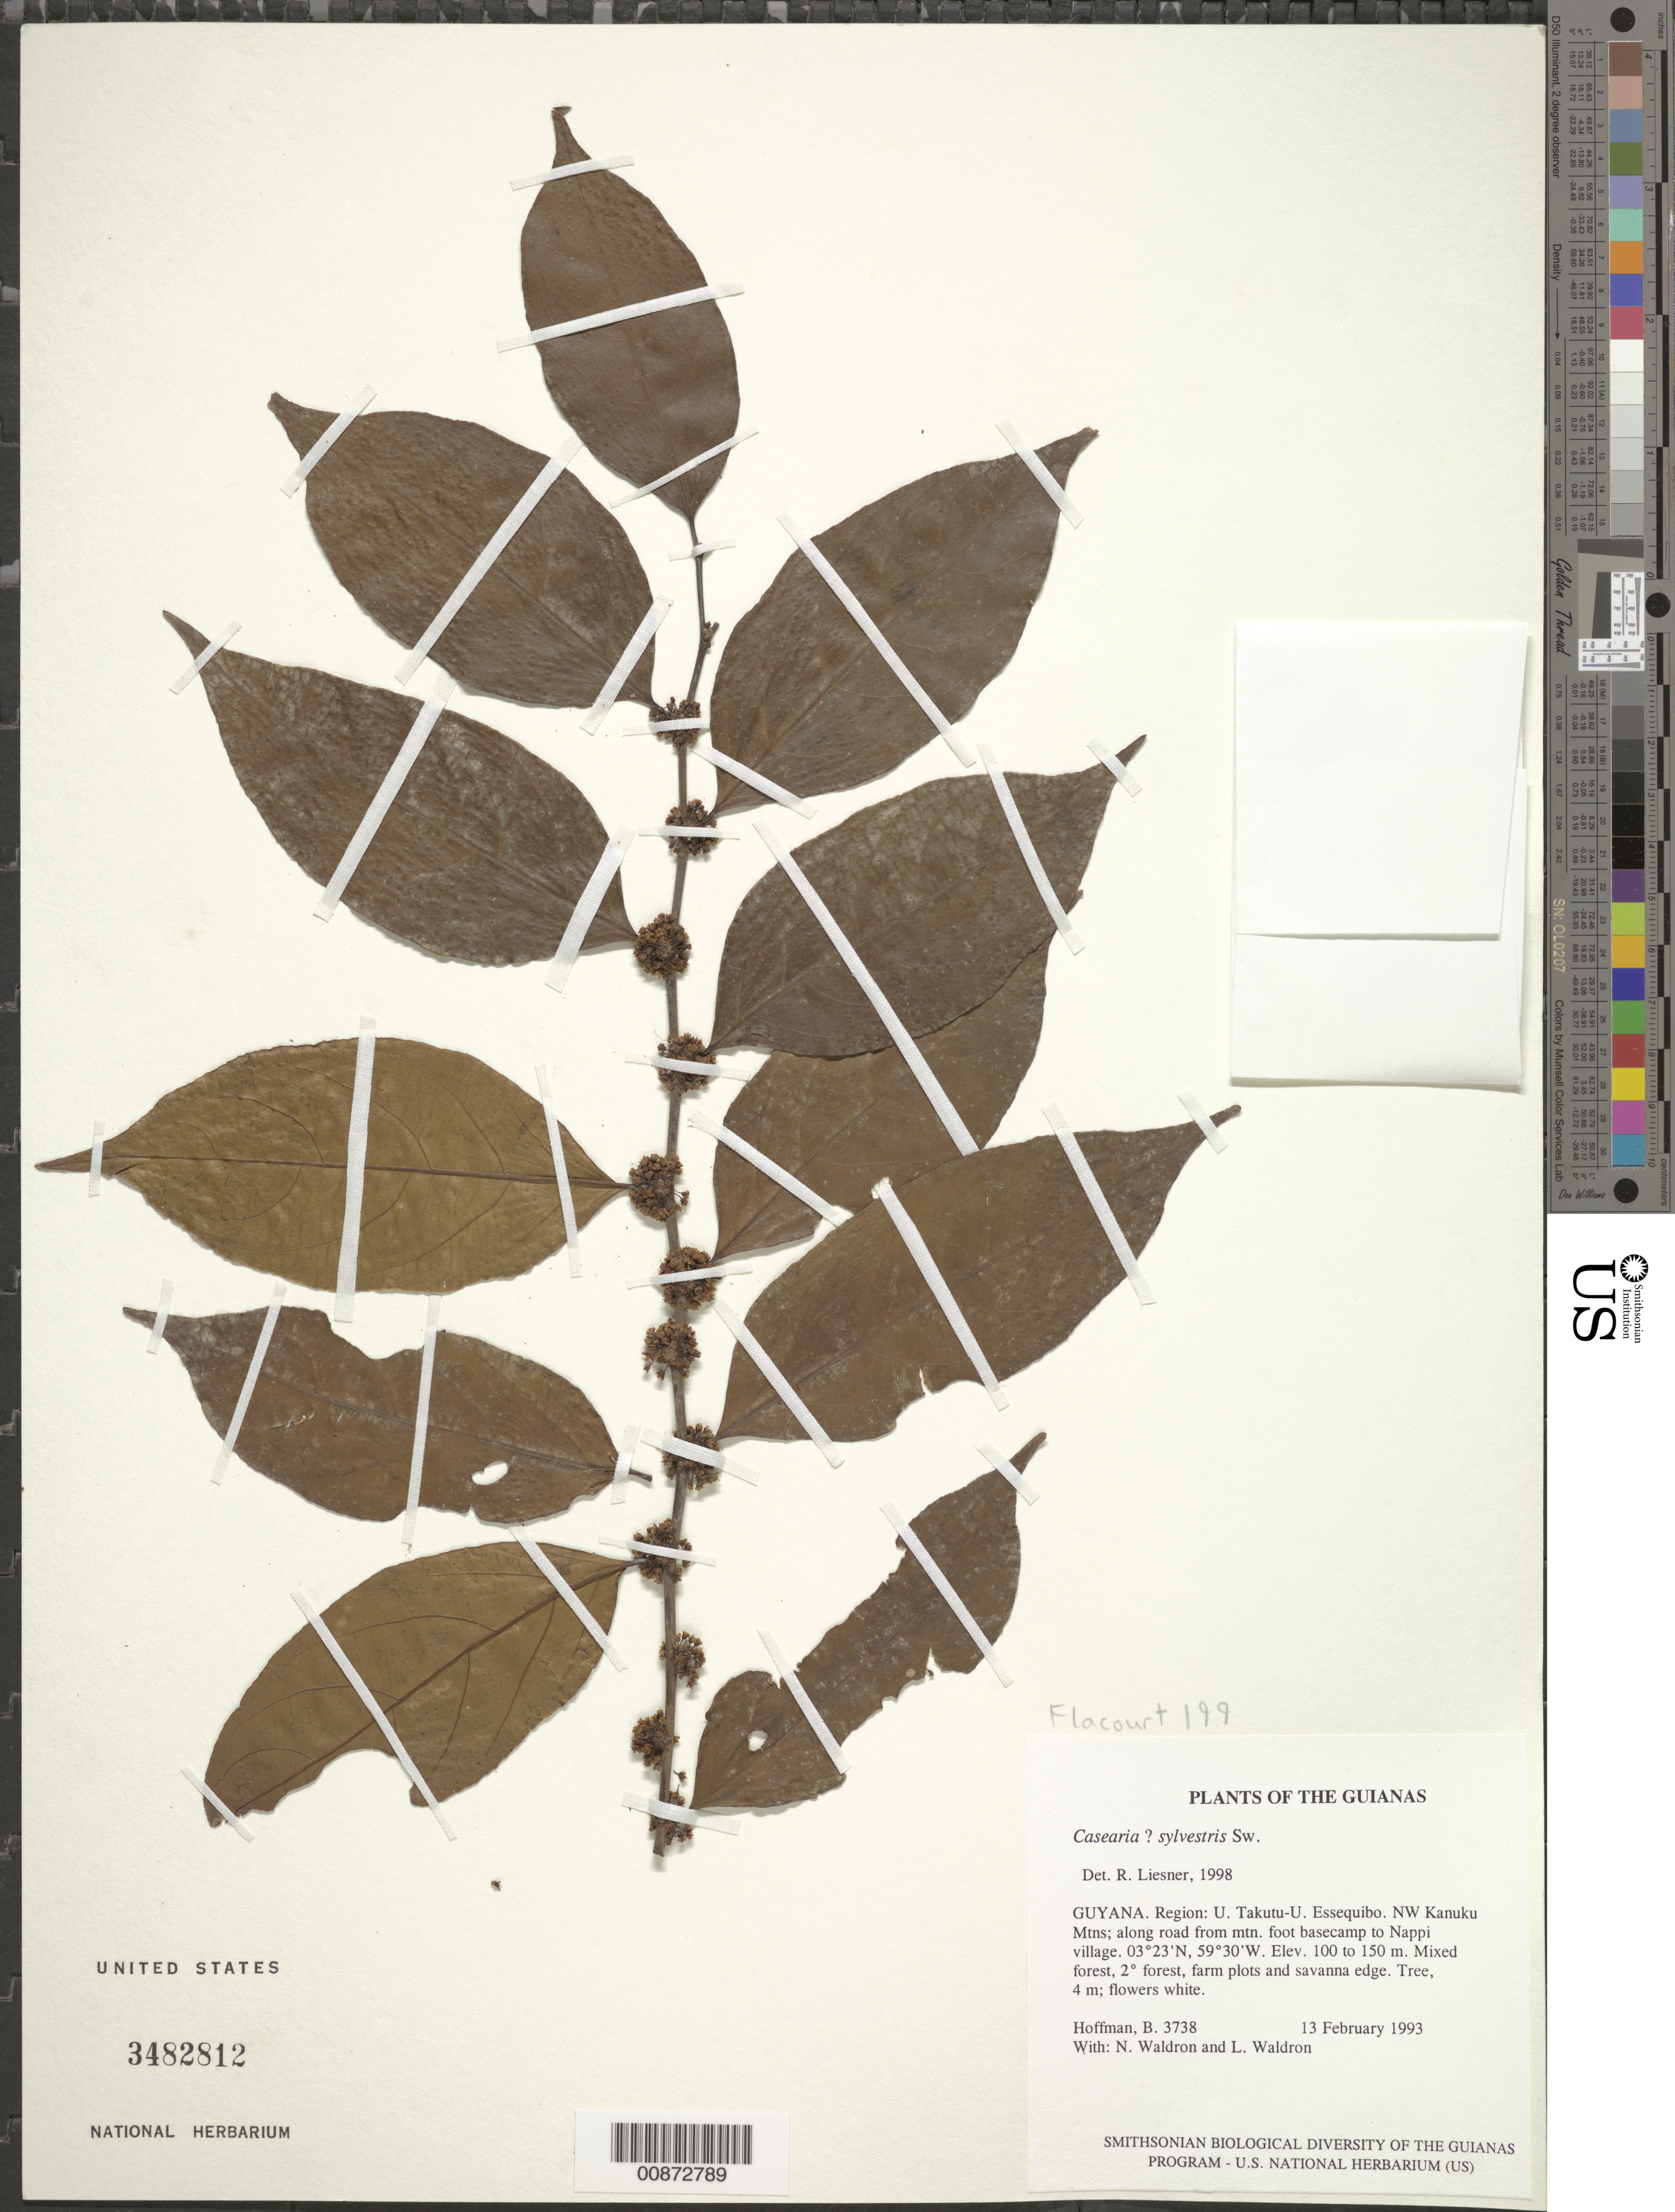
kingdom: Plantae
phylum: Tracheophyta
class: Magnoliopsida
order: Malpighiales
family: Salicaceae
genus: Casearia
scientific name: Casearia sylvestris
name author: Sw.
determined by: Liesner, R. L.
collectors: B. Hoffman, N. Waldron & L. Waldron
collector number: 3738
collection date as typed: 13 February 1993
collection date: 1993-02-13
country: Guyana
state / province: U. Takutu-U. Essequibo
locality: NW Kanuku Mountains; along road from mountain foot basecamp to Nappi village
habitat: Mixed forest, secondary forest, farm plots and savanna edge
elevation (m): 100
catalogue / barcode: US 3482812